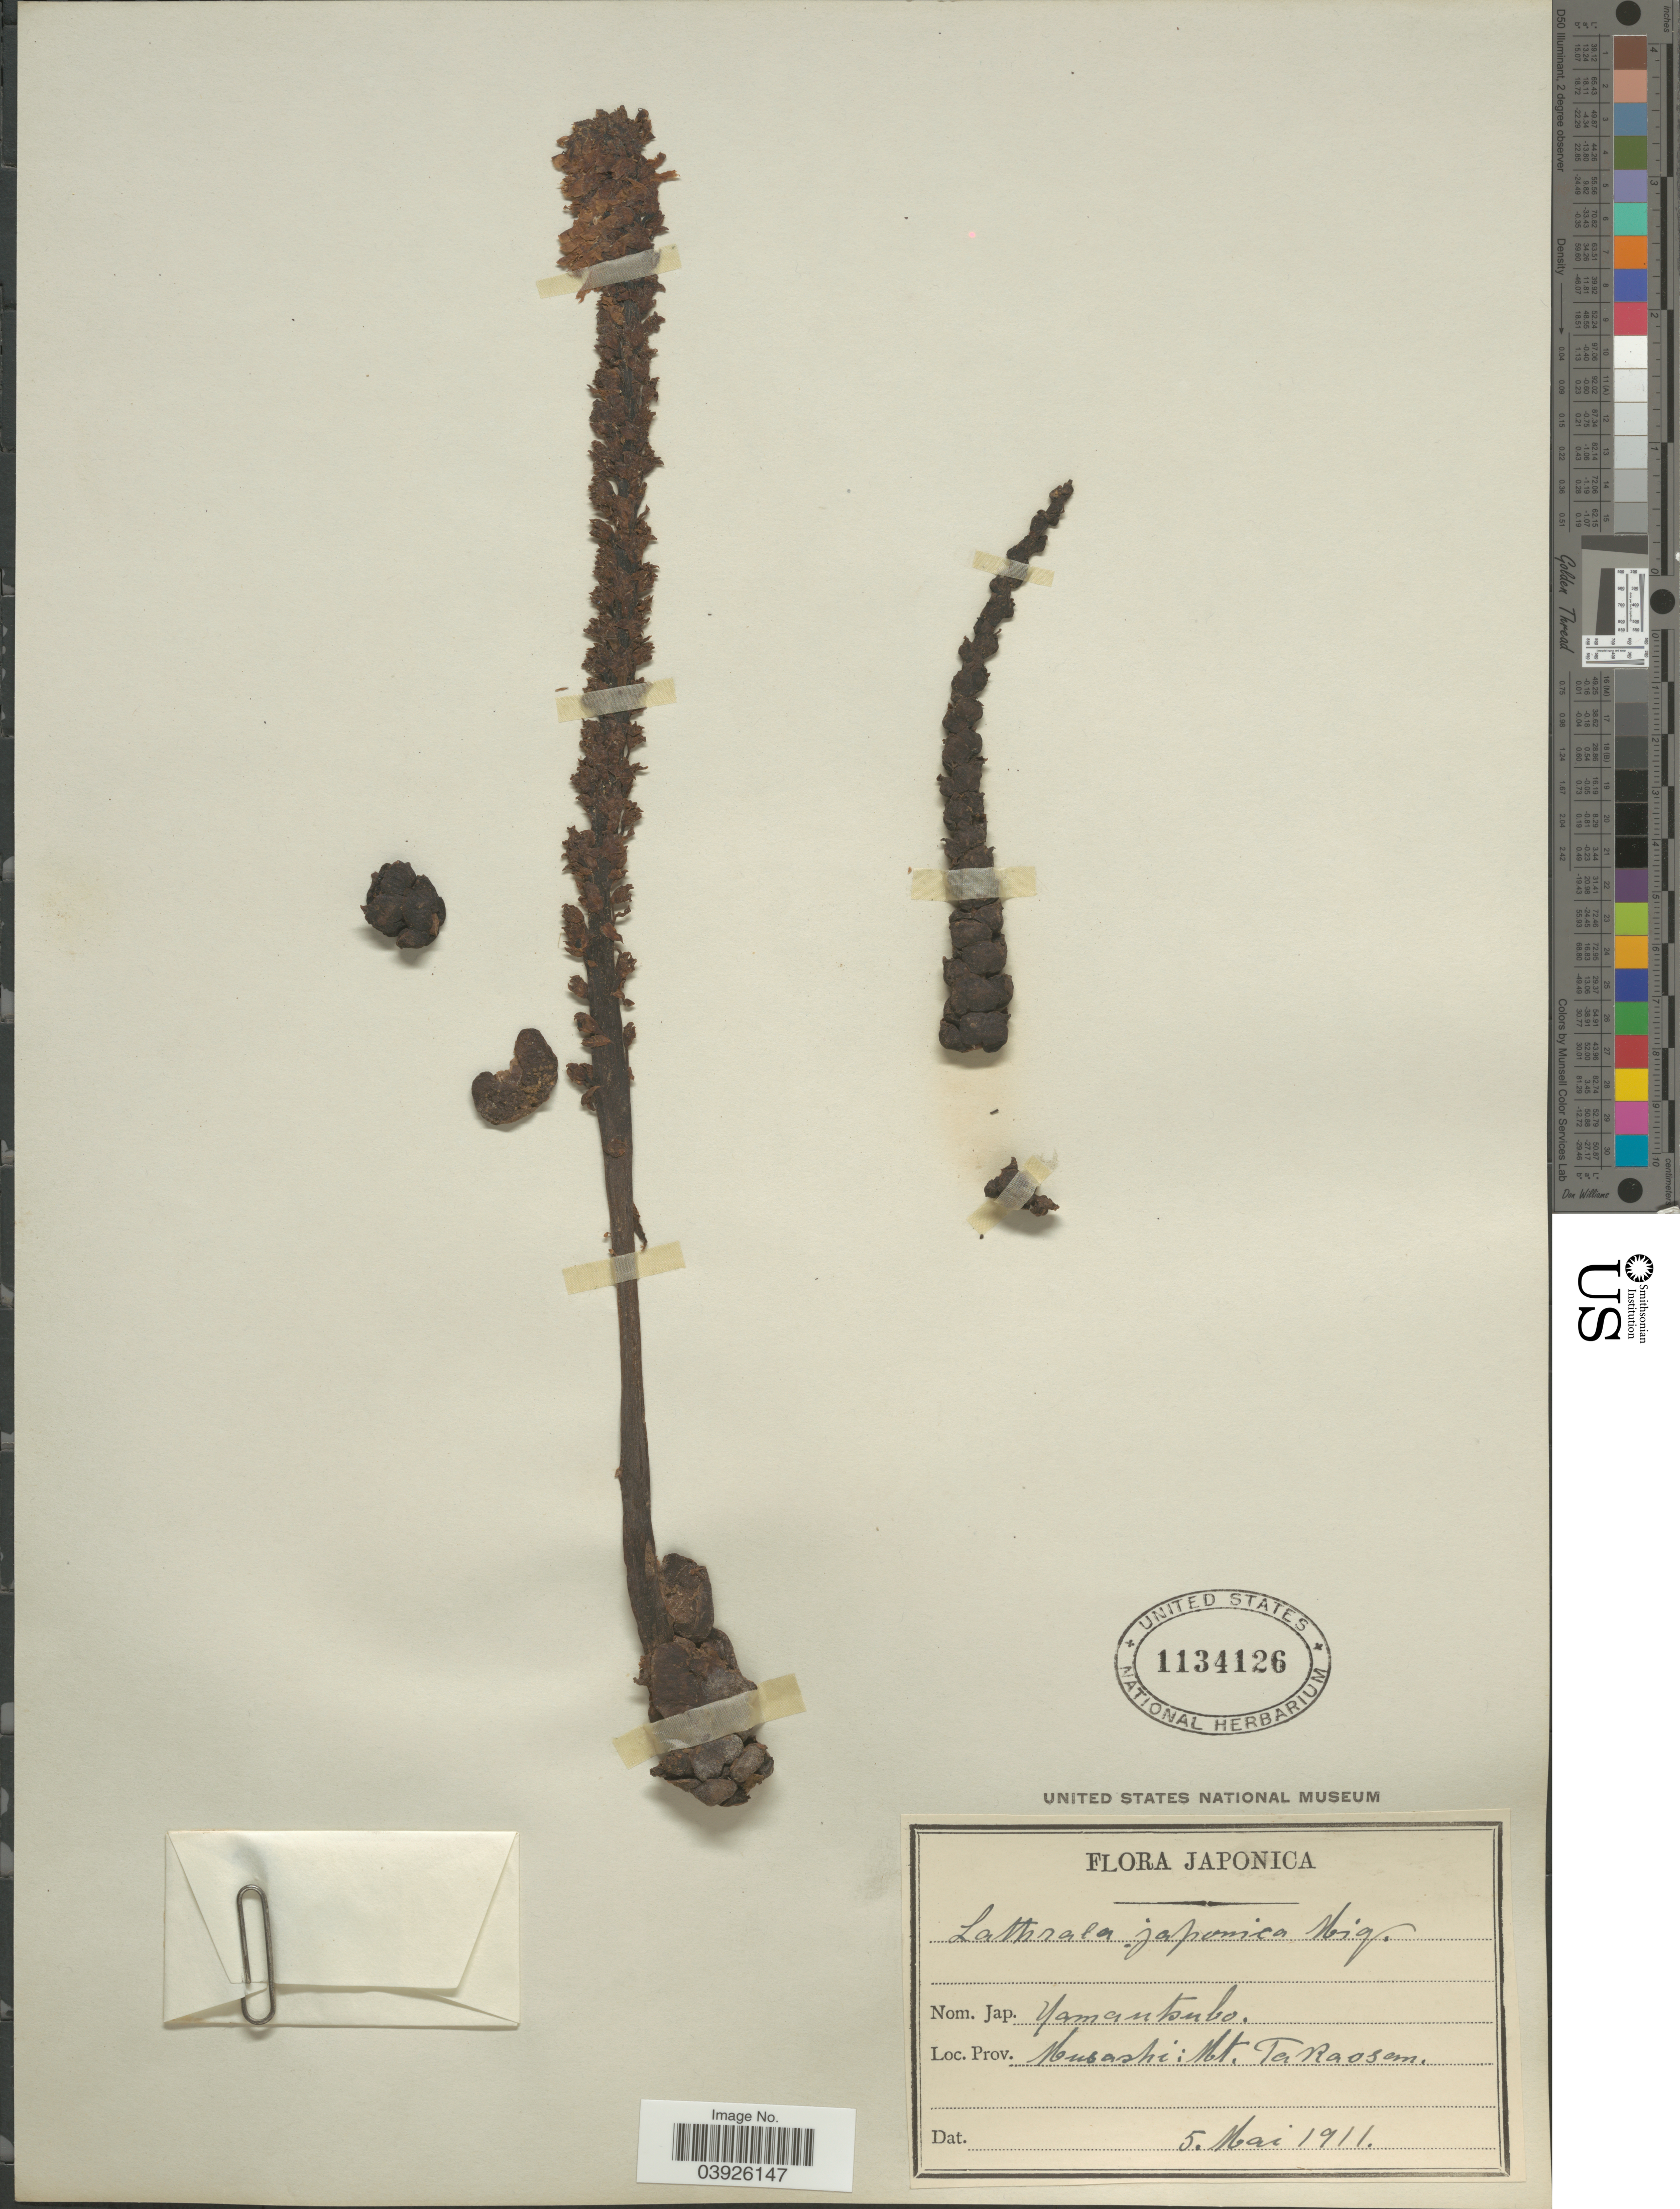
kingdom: Plantae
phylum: Tracheophyta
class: Magnoliopsida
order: Lamiales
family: Orobanchaceae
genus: Lathraea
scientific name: Lathraea japonica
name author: Miq.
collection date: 1911-05-05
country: Japan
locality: Prov. Musashi: Mt. Takaosam.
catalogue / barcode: US 1134126